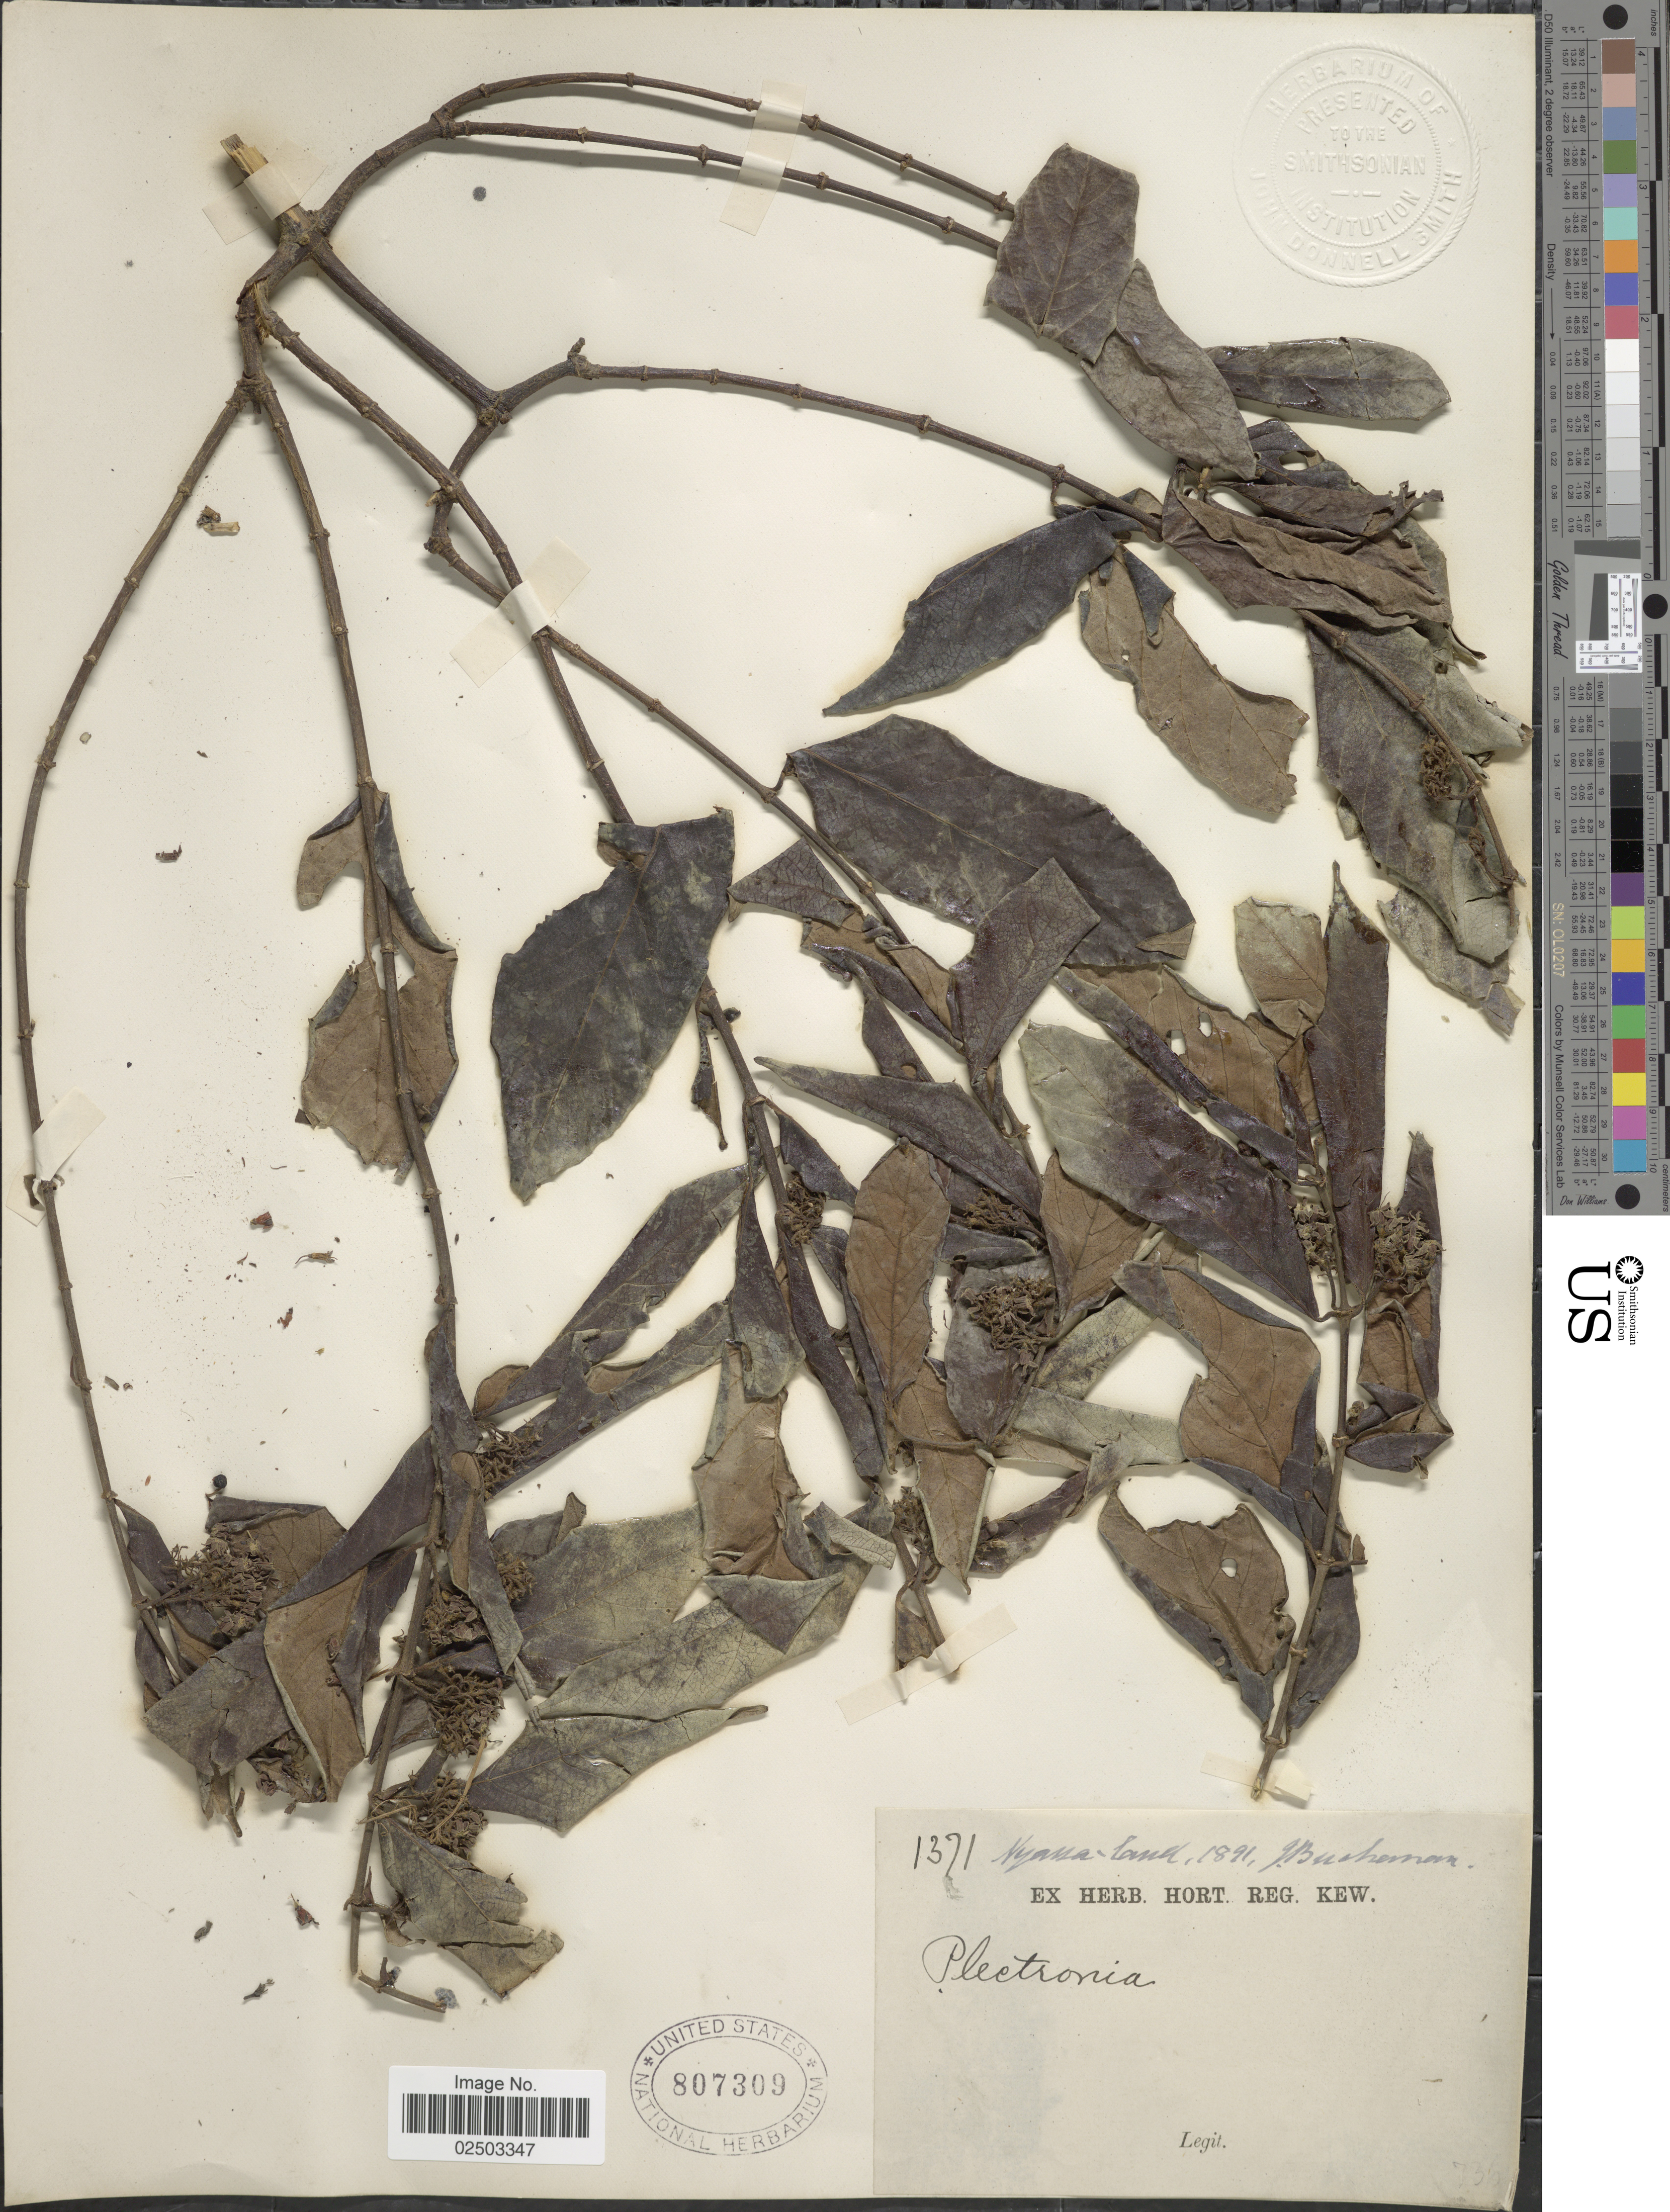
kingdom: Plantae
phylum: Tracheophyta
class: Magnoliopsida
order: Gentianales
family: Rubiaceae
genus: Bridsonia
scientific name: Bridsonia chamaedendrum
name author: (Kuntze) Verstraete & A.E. van Wyk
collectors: J. Buchanan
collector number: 1371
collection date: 1891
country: Malawi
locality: Nyassa-land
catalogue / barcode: US 807309